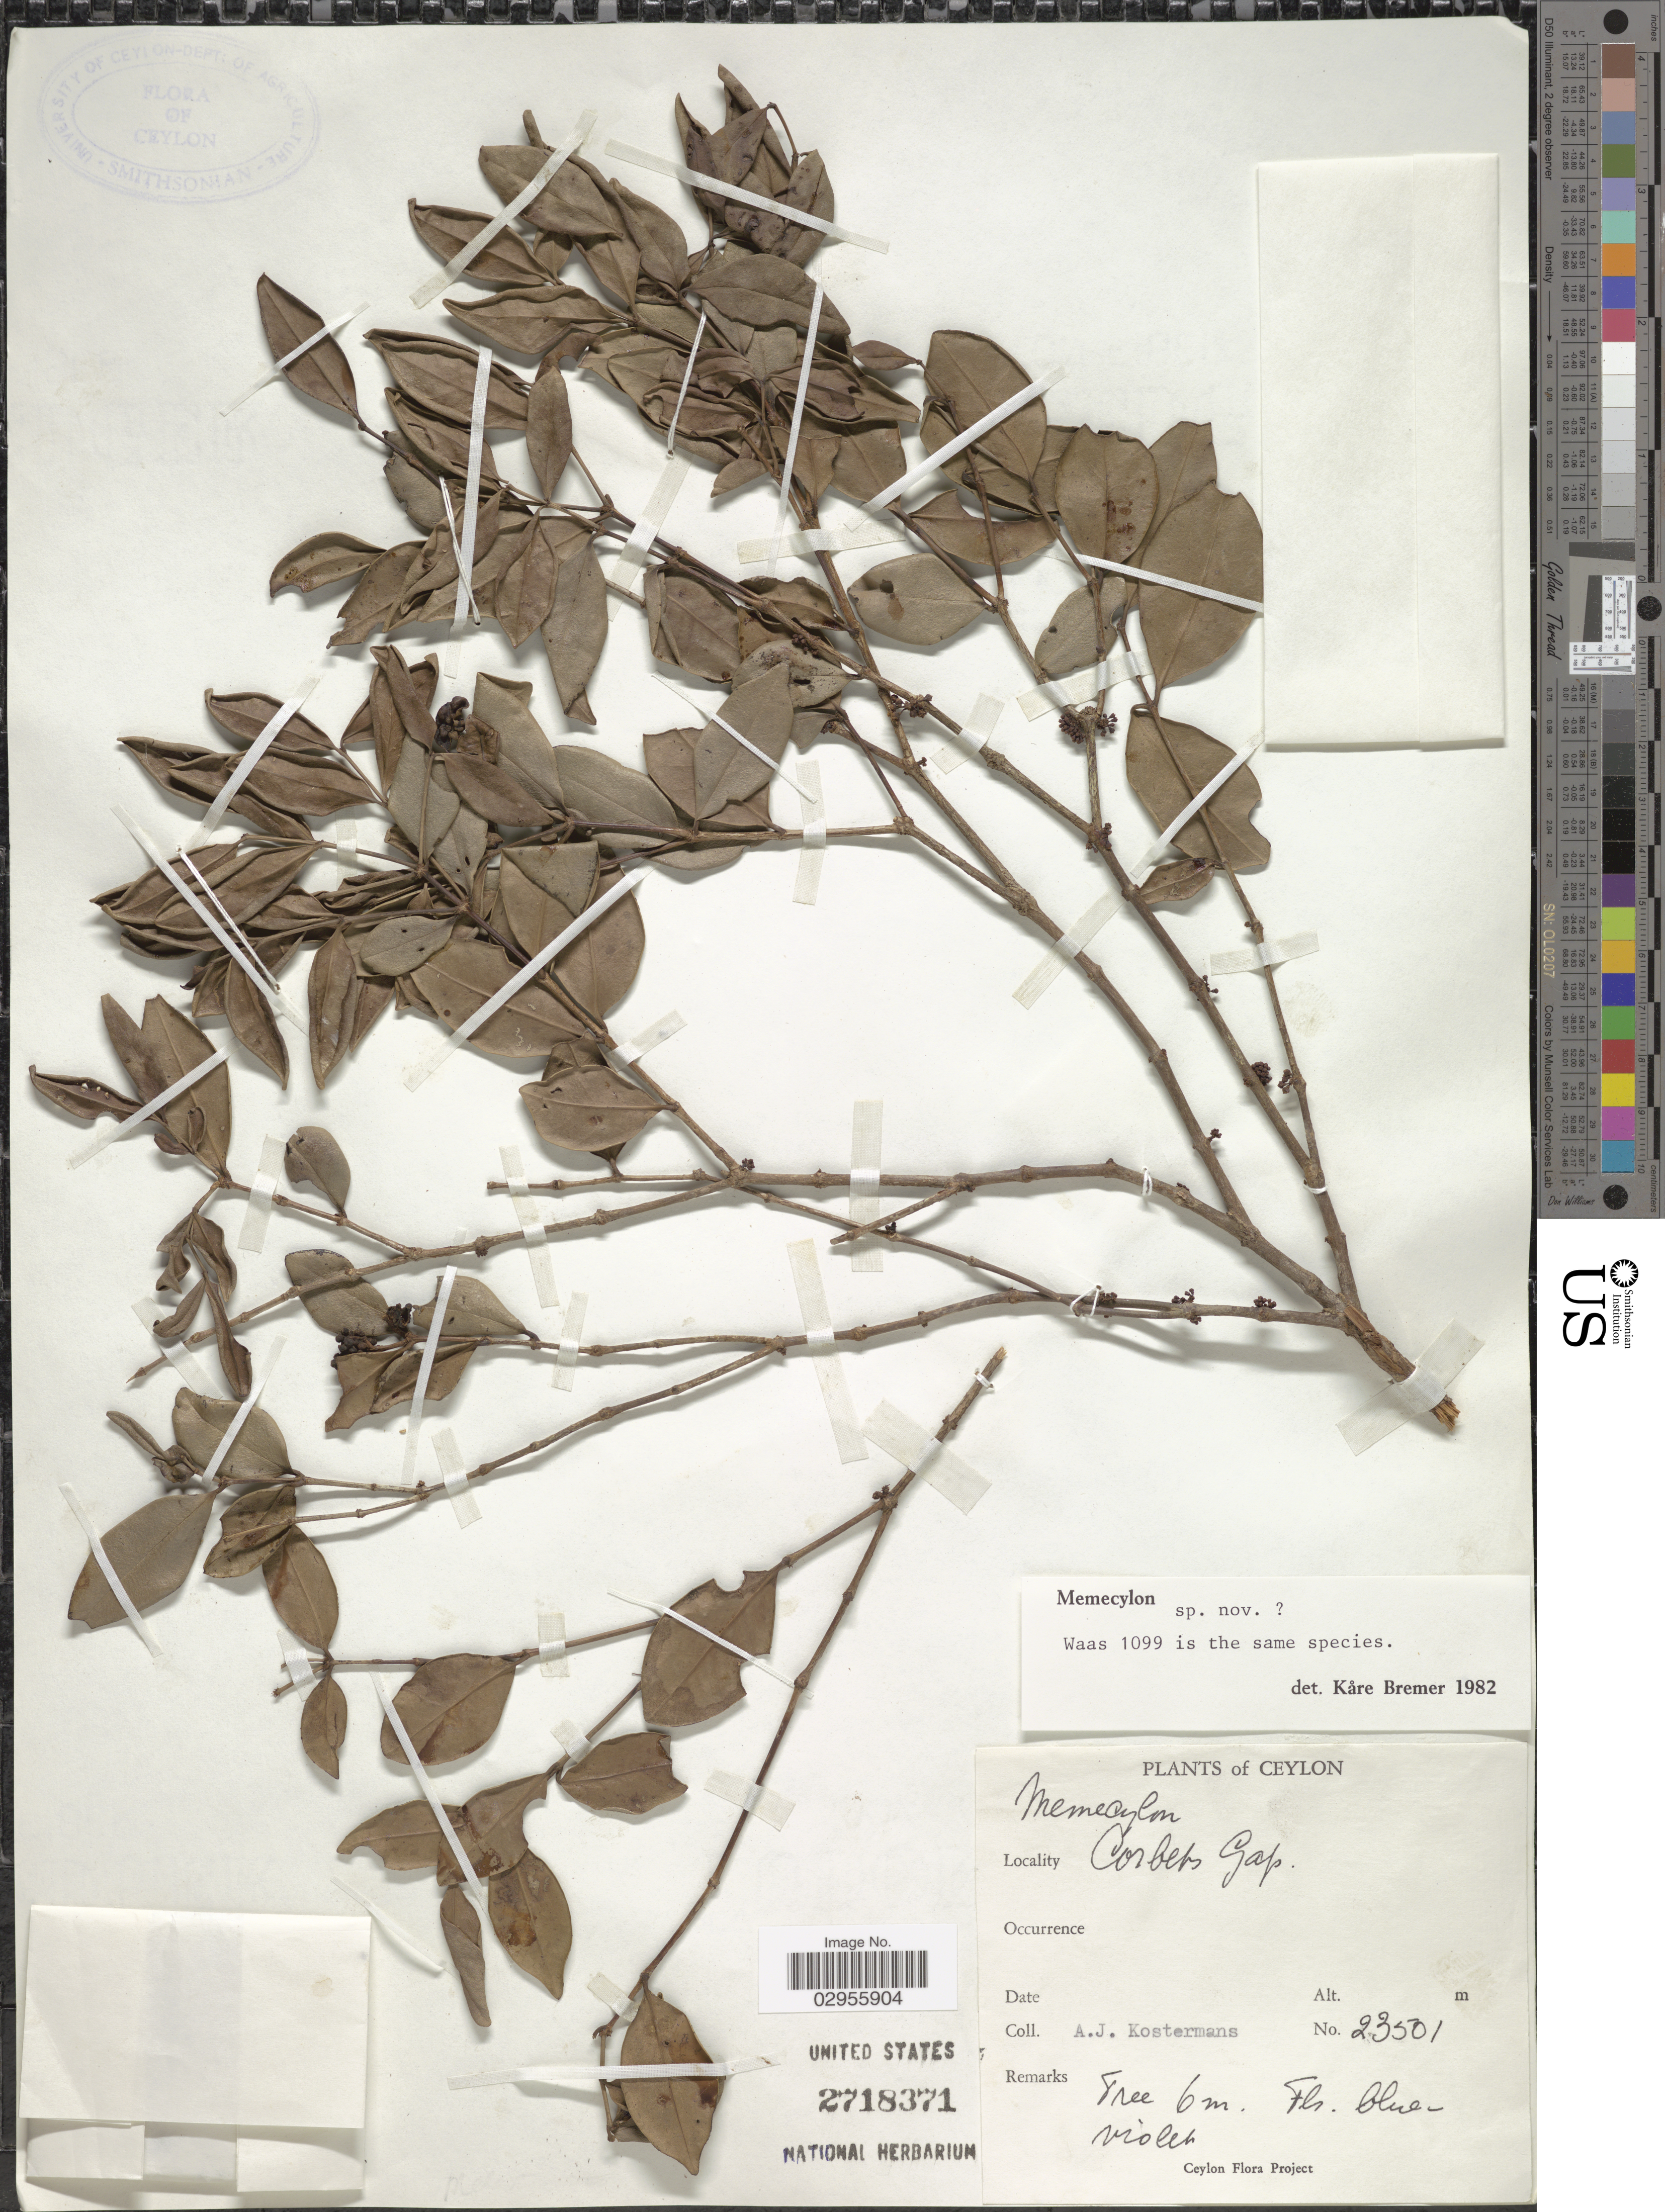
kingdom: Plantae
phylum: Tracheophyta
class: Magnoliopsida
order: Myrtales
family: Melastomataceae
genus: Memecylon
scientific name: Memecylon sp.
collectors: A. J. G. Kostermans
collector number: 23501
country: Sri Lanka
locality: Ceylon.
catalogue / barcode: US 2718371